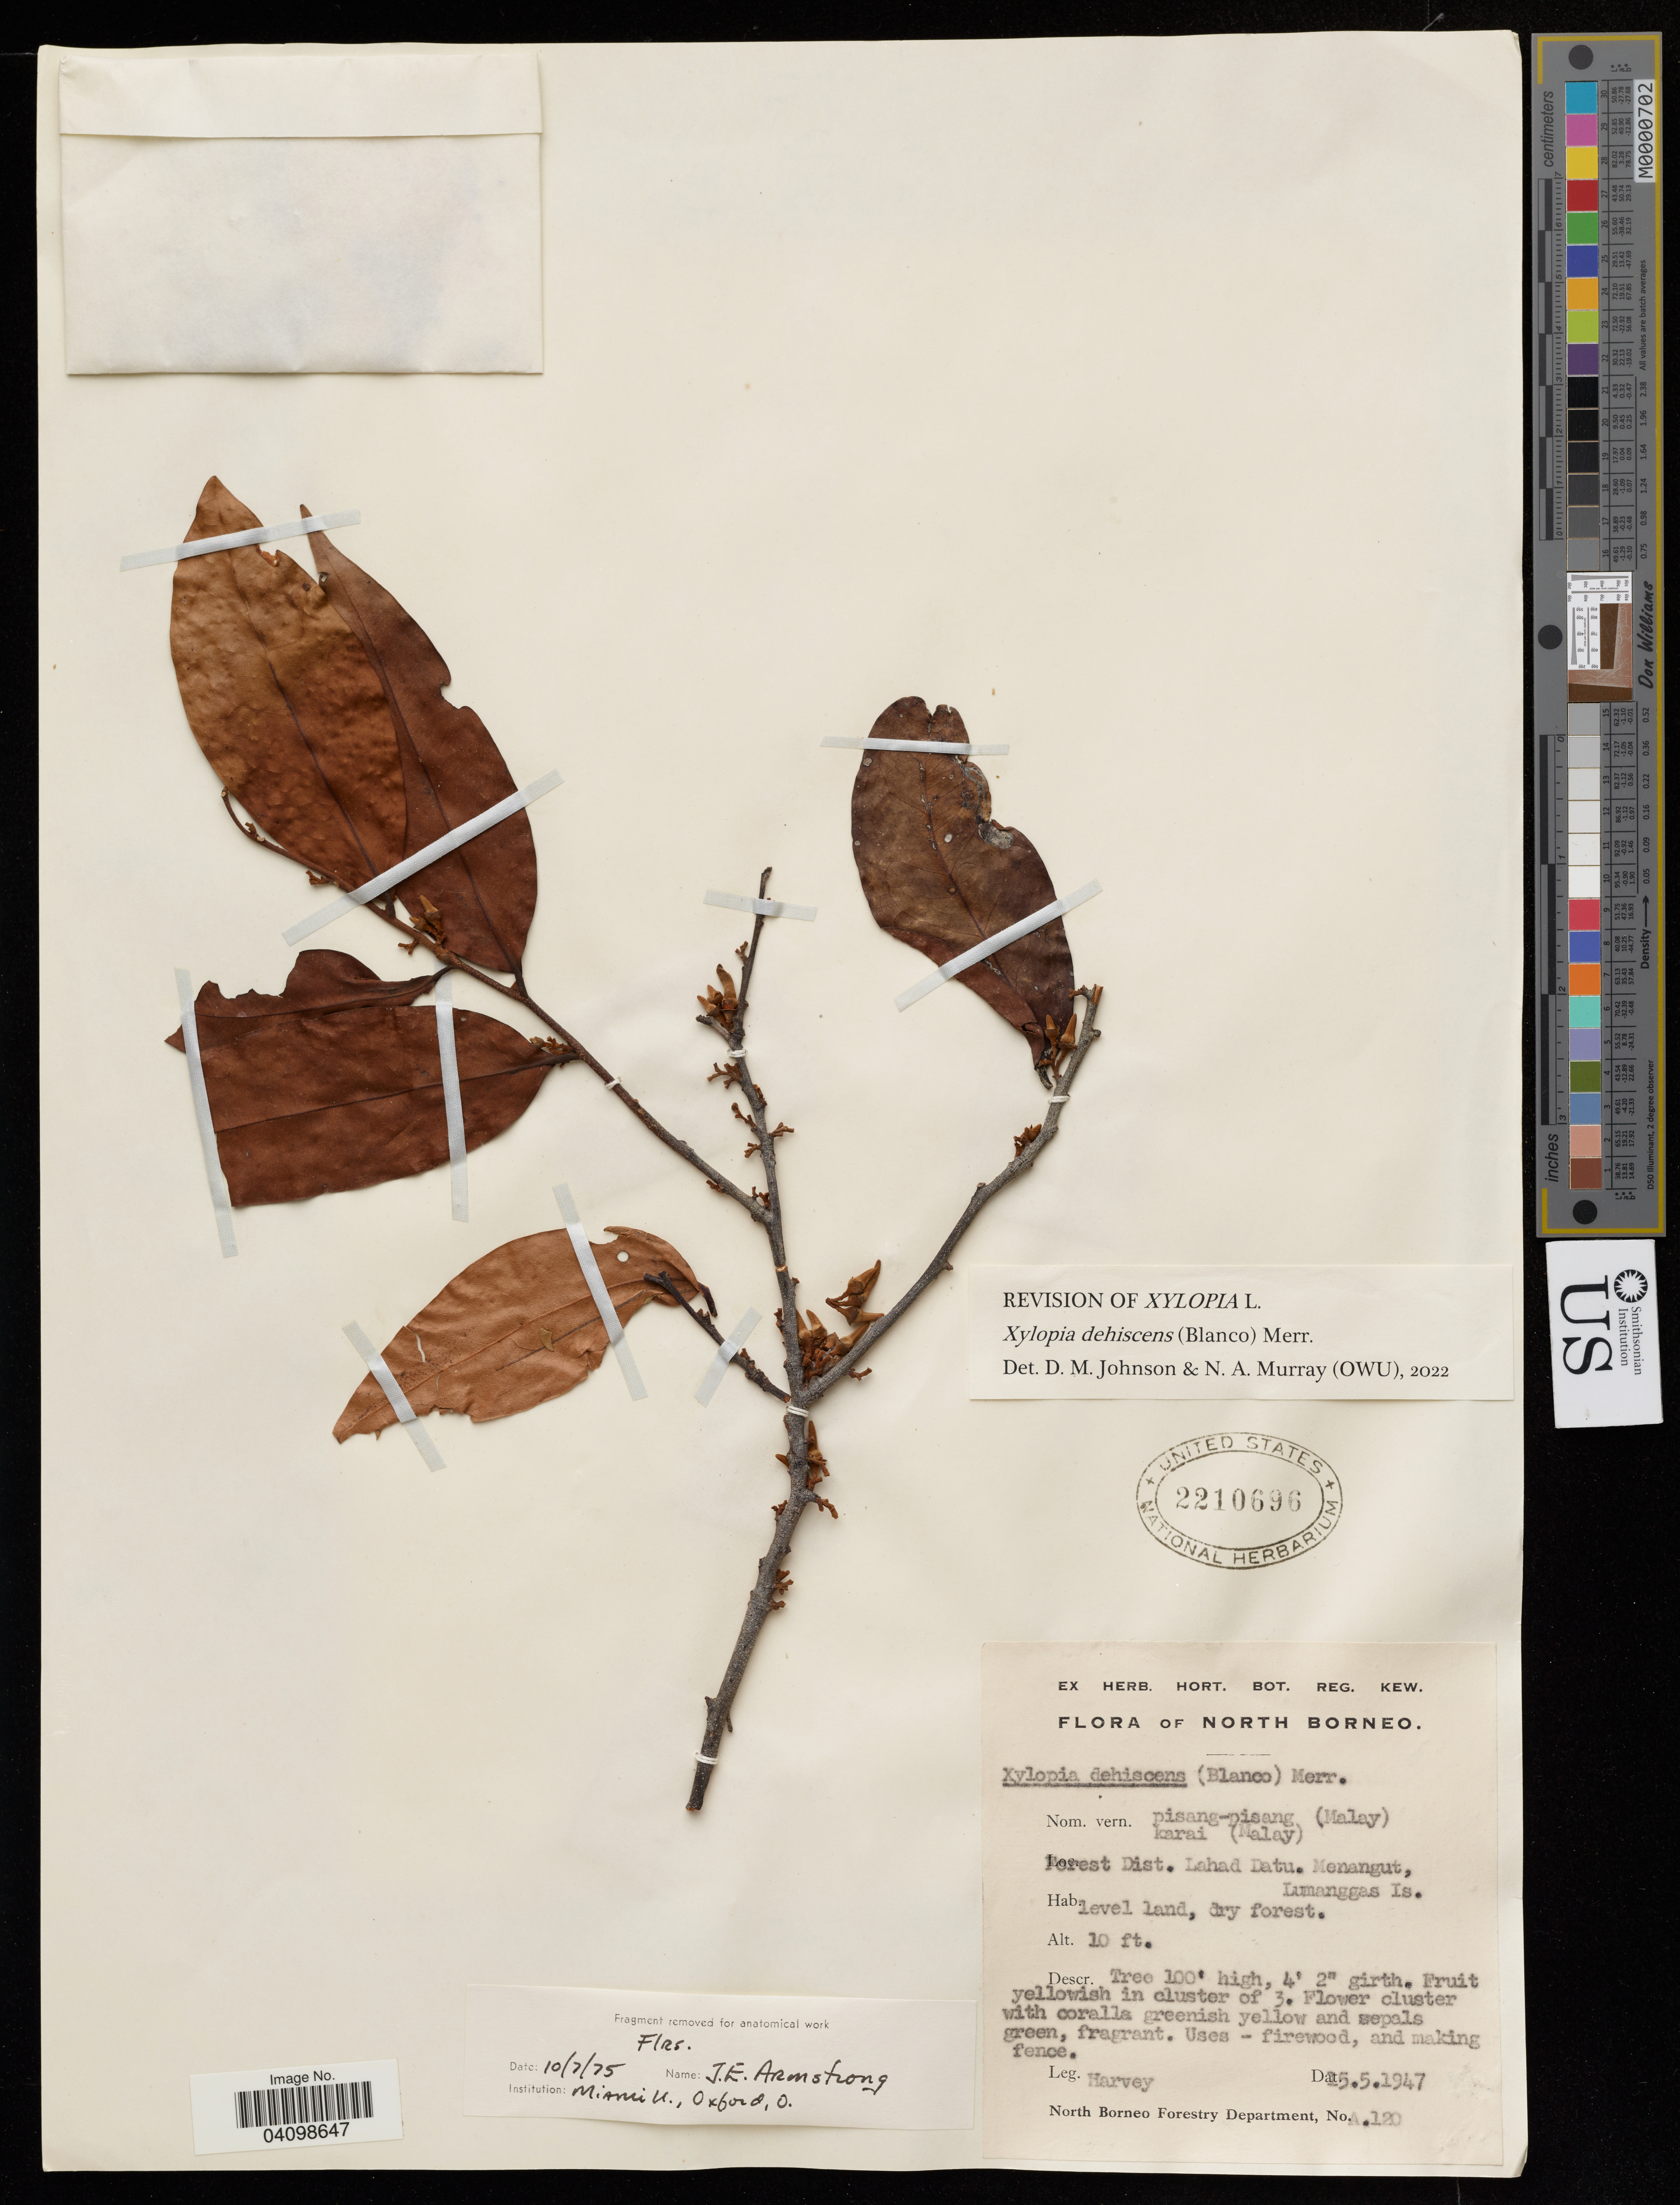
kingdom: Plantae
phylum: Tracheophyta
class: Magnoliopsida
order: Magnoliales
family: Annonaceae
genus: Xylopia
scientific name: Xylopia dehiscens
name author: (Blanco) Merr.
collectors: Harvey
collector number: A120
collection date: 1947-05-15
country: Malaysia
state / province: Sabah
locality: Lahad Datu. Menangut, Lumanggas Is.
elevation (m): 3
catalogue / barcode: US 2210696